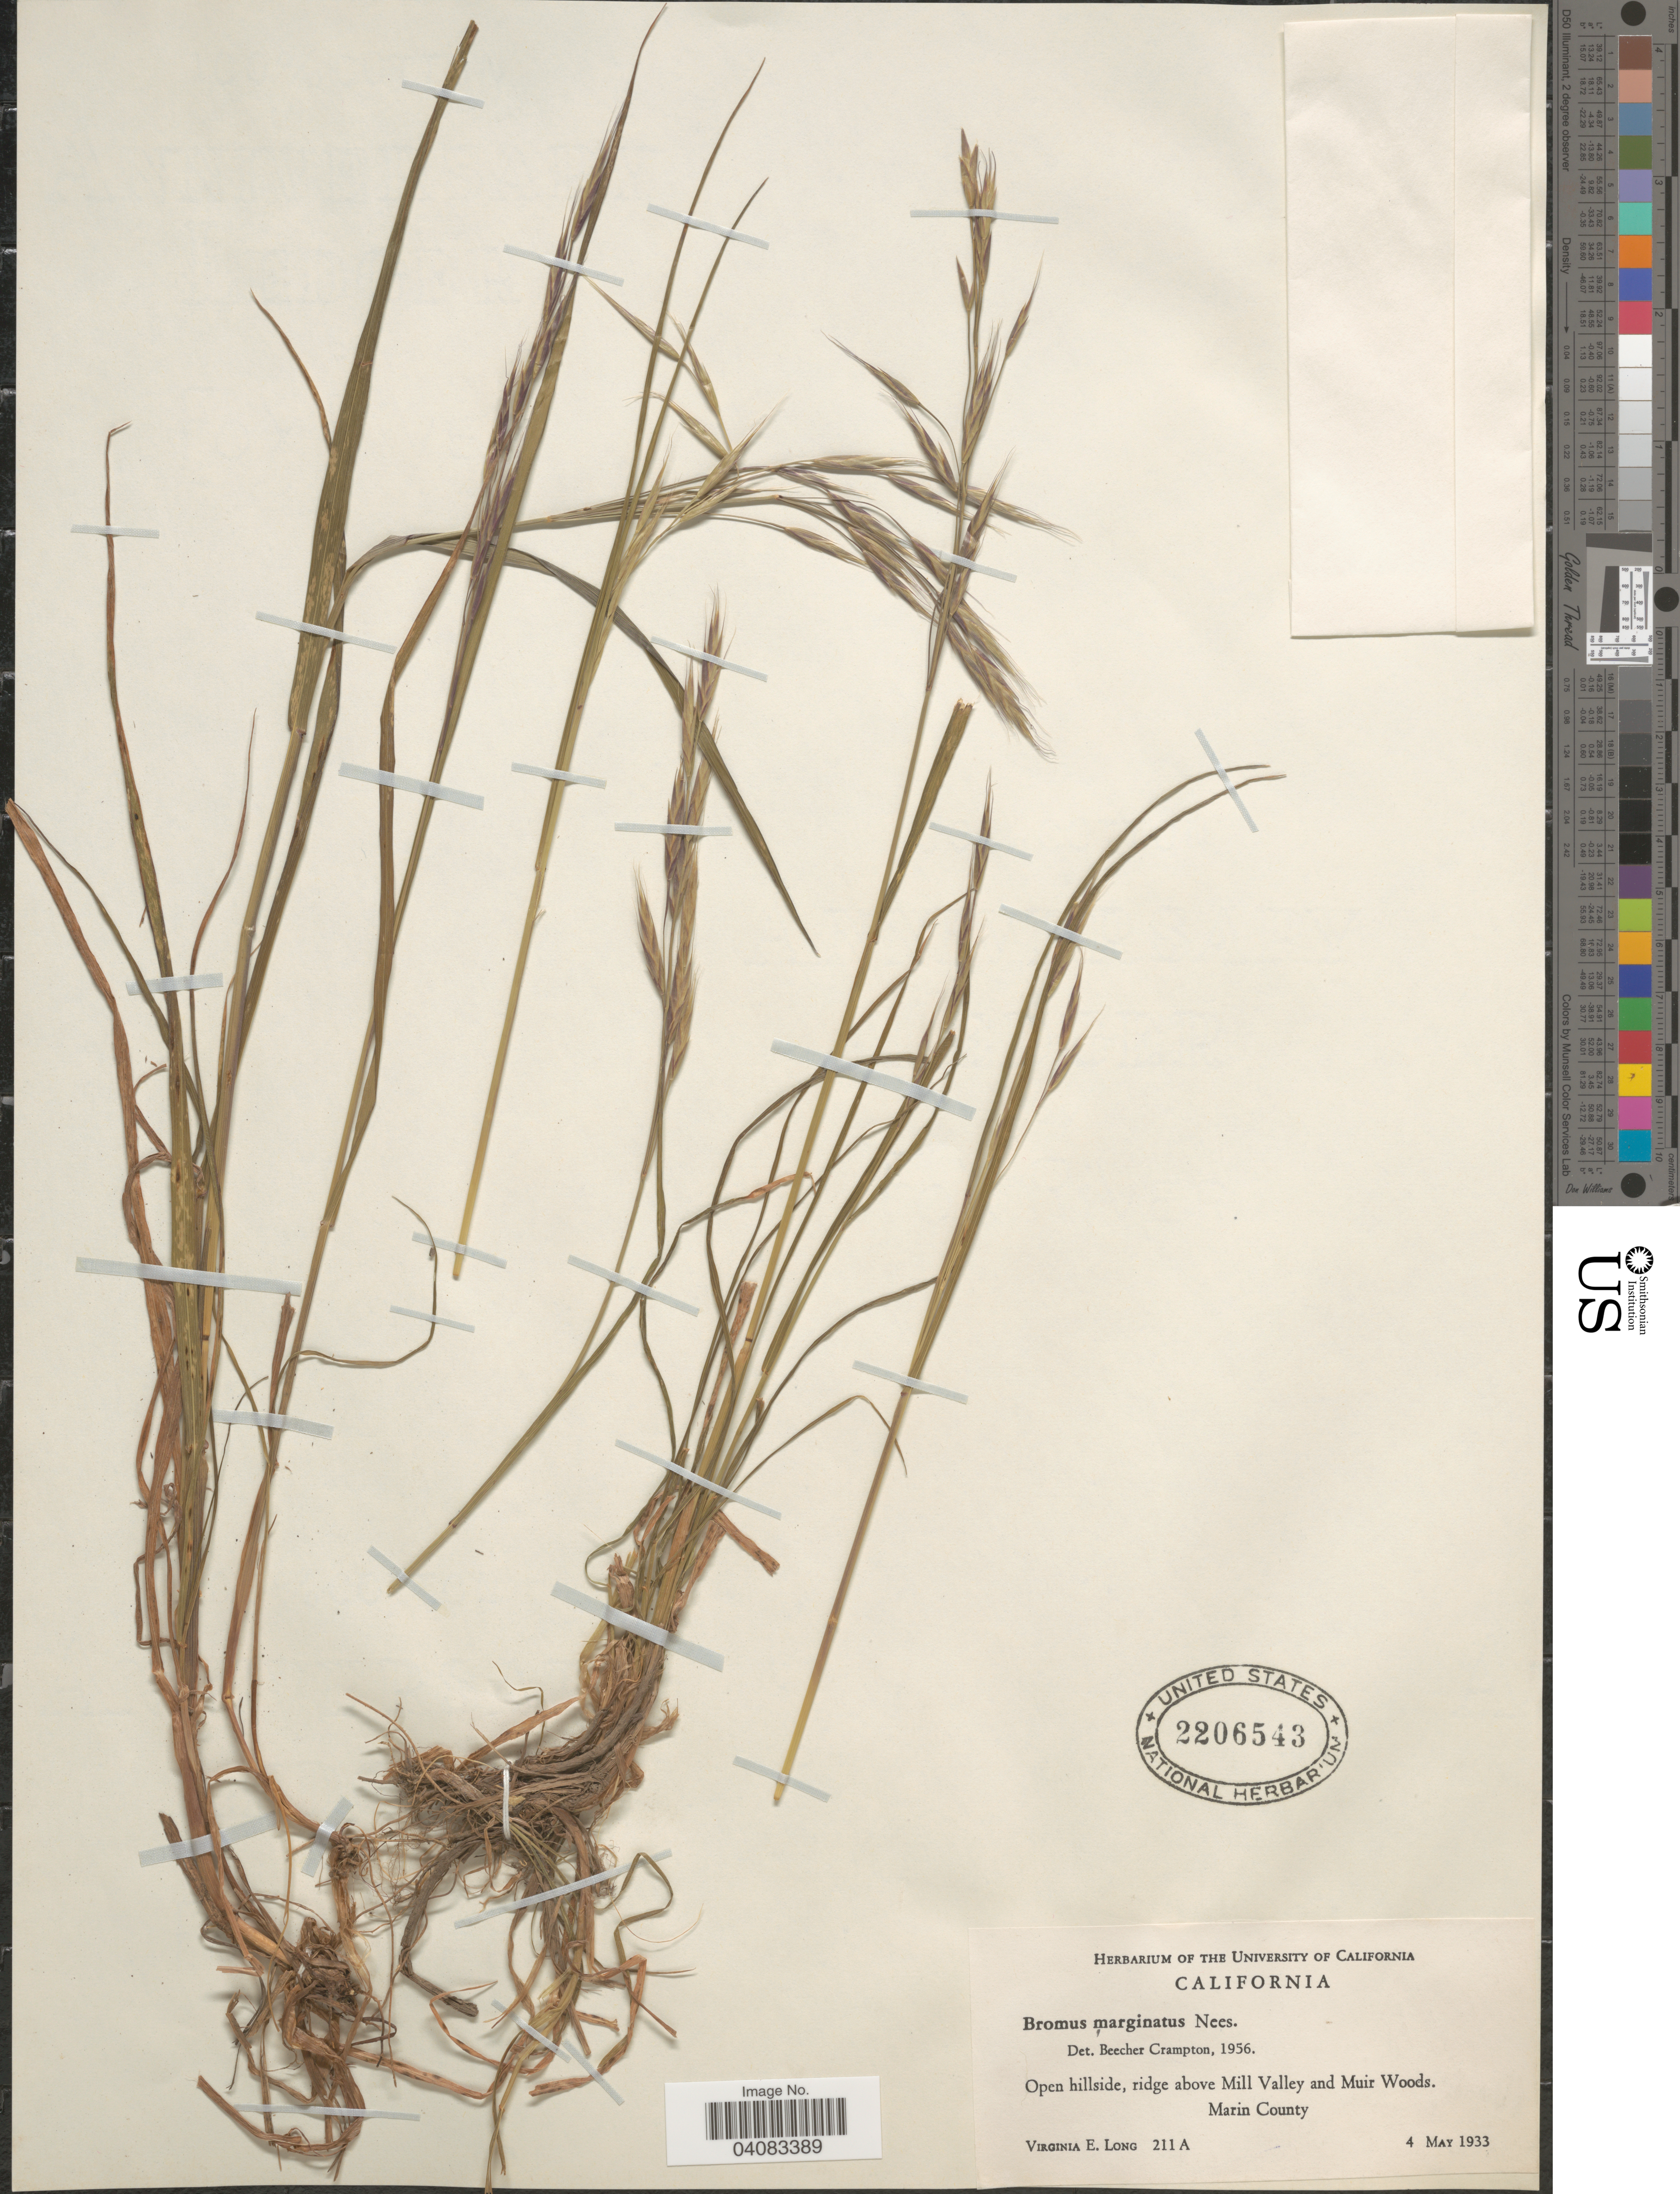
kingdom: Plantae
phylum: Tracheophyta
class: Liliopsida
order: Poales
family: Poaceae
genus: Bromus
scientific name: Bromus marginatus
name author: Nees ex Steud.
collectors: V. Long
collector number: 211A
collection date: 1933-05-04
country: United States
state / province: California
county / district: Marin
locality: Open hillside, ridge above Mill Valley and Muir Woods. Marin County.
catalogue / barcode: US 2206543